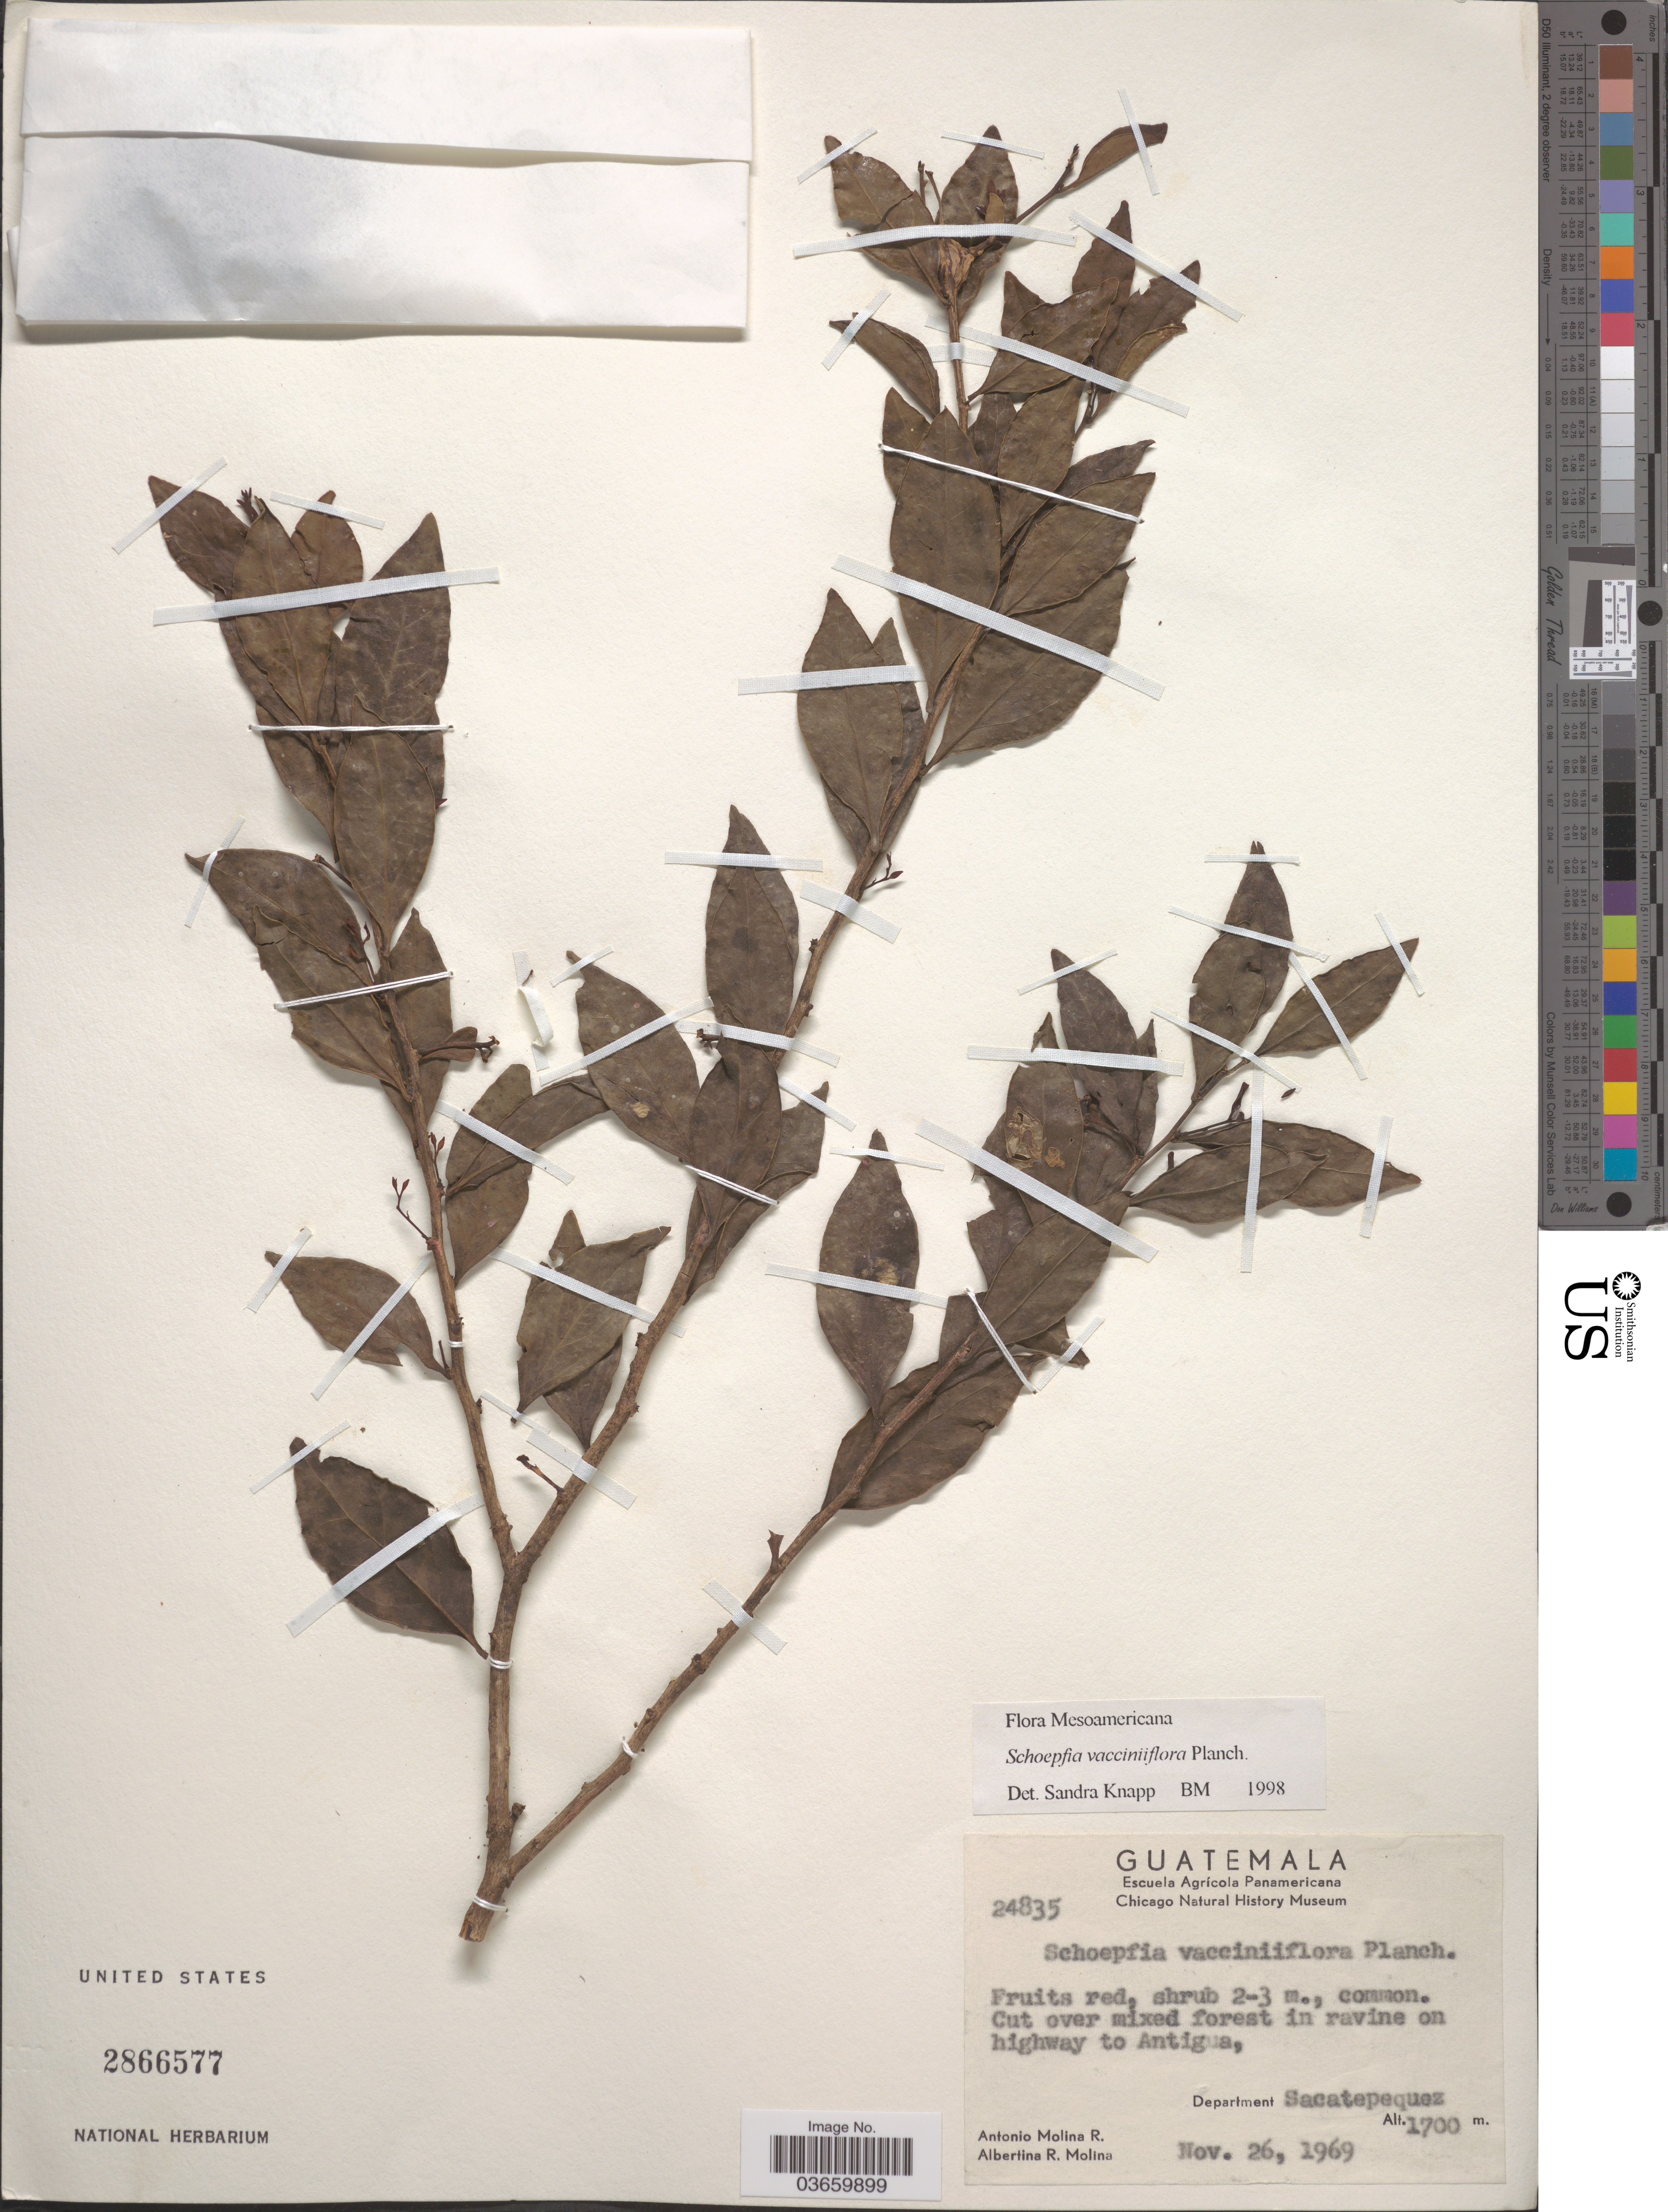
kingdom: Plantae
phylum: Tracheophyta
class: Magnoliopsida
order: Santalales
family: Schoepfiaceae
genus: Schoepfia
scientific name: Schoepfia vacciniiflora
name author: Planch. ex Hemsl.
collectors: A. Molina R. & A. R. Molina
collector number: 24835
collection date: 1969-11-26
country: Guatemala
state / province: Sacatepéquez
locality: Cut over mixed forest in ravine on highway to Antigua, Department Sacatepequez.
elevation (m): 1700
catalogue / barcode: US 2866577